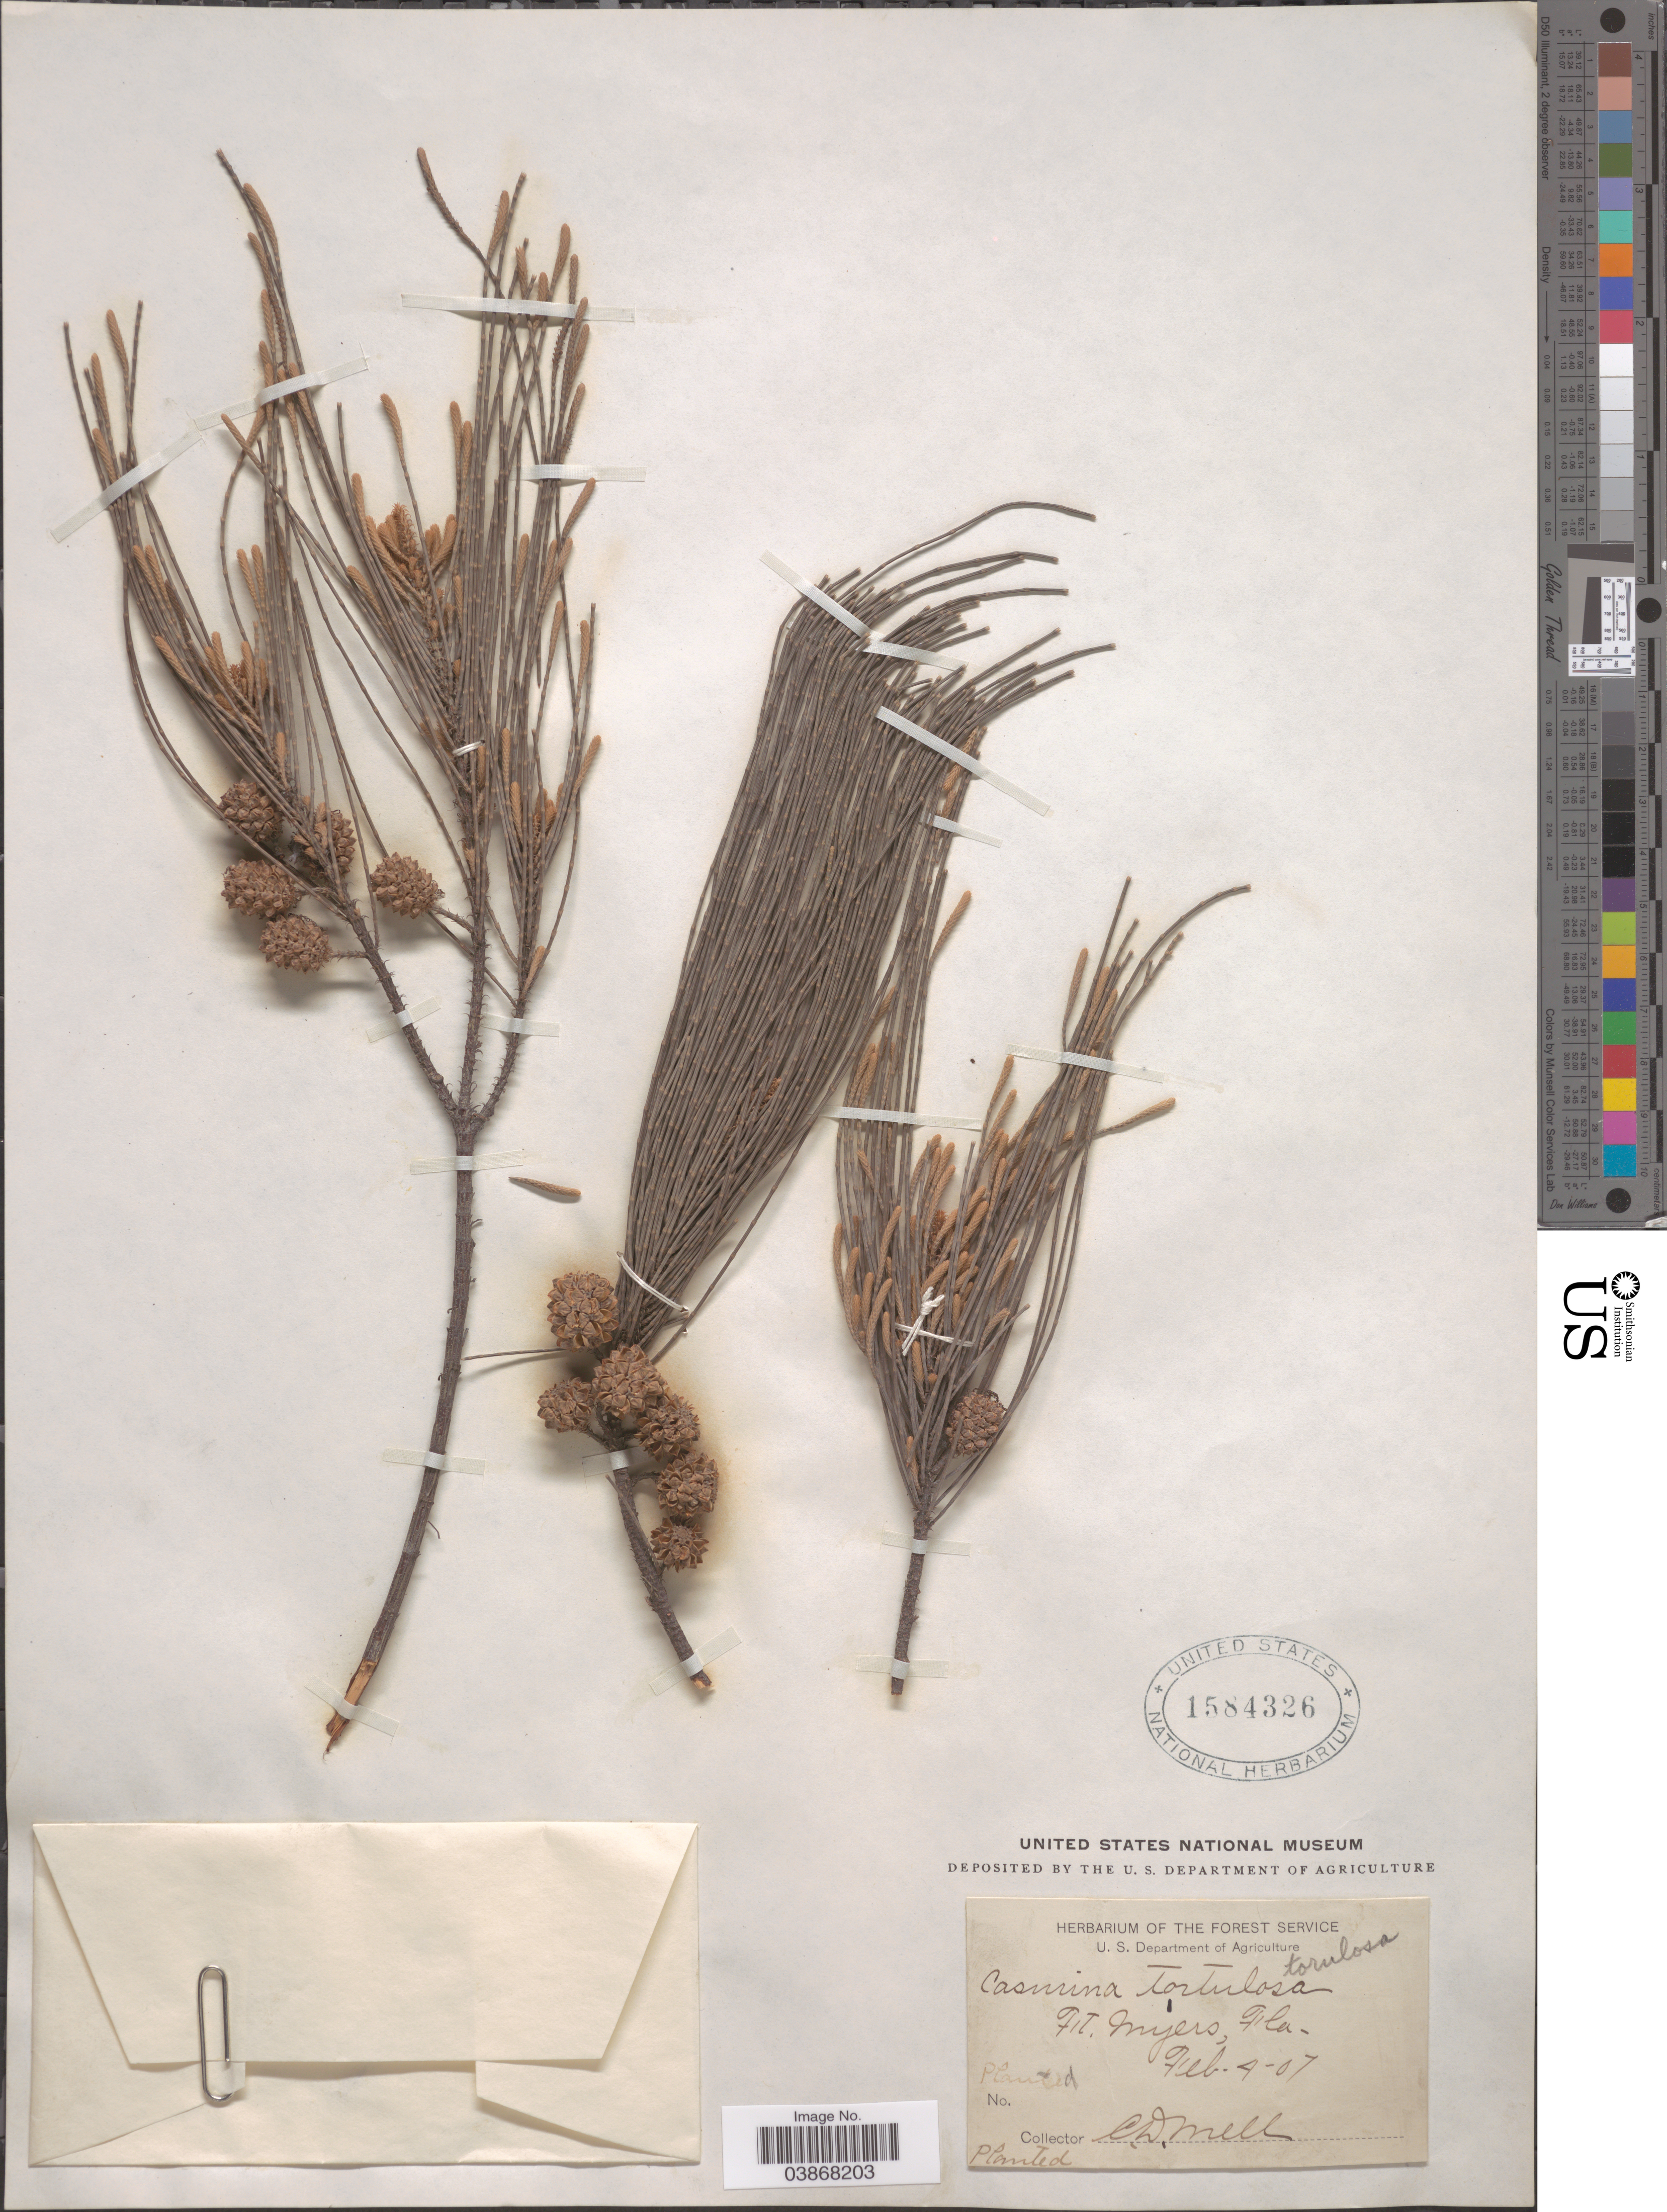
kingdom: Plantae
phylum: Tracheophyta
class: Magnoliopsida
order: Fagales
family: Casuarinaceae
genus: Casuarina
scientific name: Casuarina torulosa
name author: Aiton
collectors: C. D. Mell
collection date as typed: Transcribed d/m/y: 4/2/7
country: United States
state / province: Florida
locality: Ft. Myers.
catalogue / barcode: US 1584326